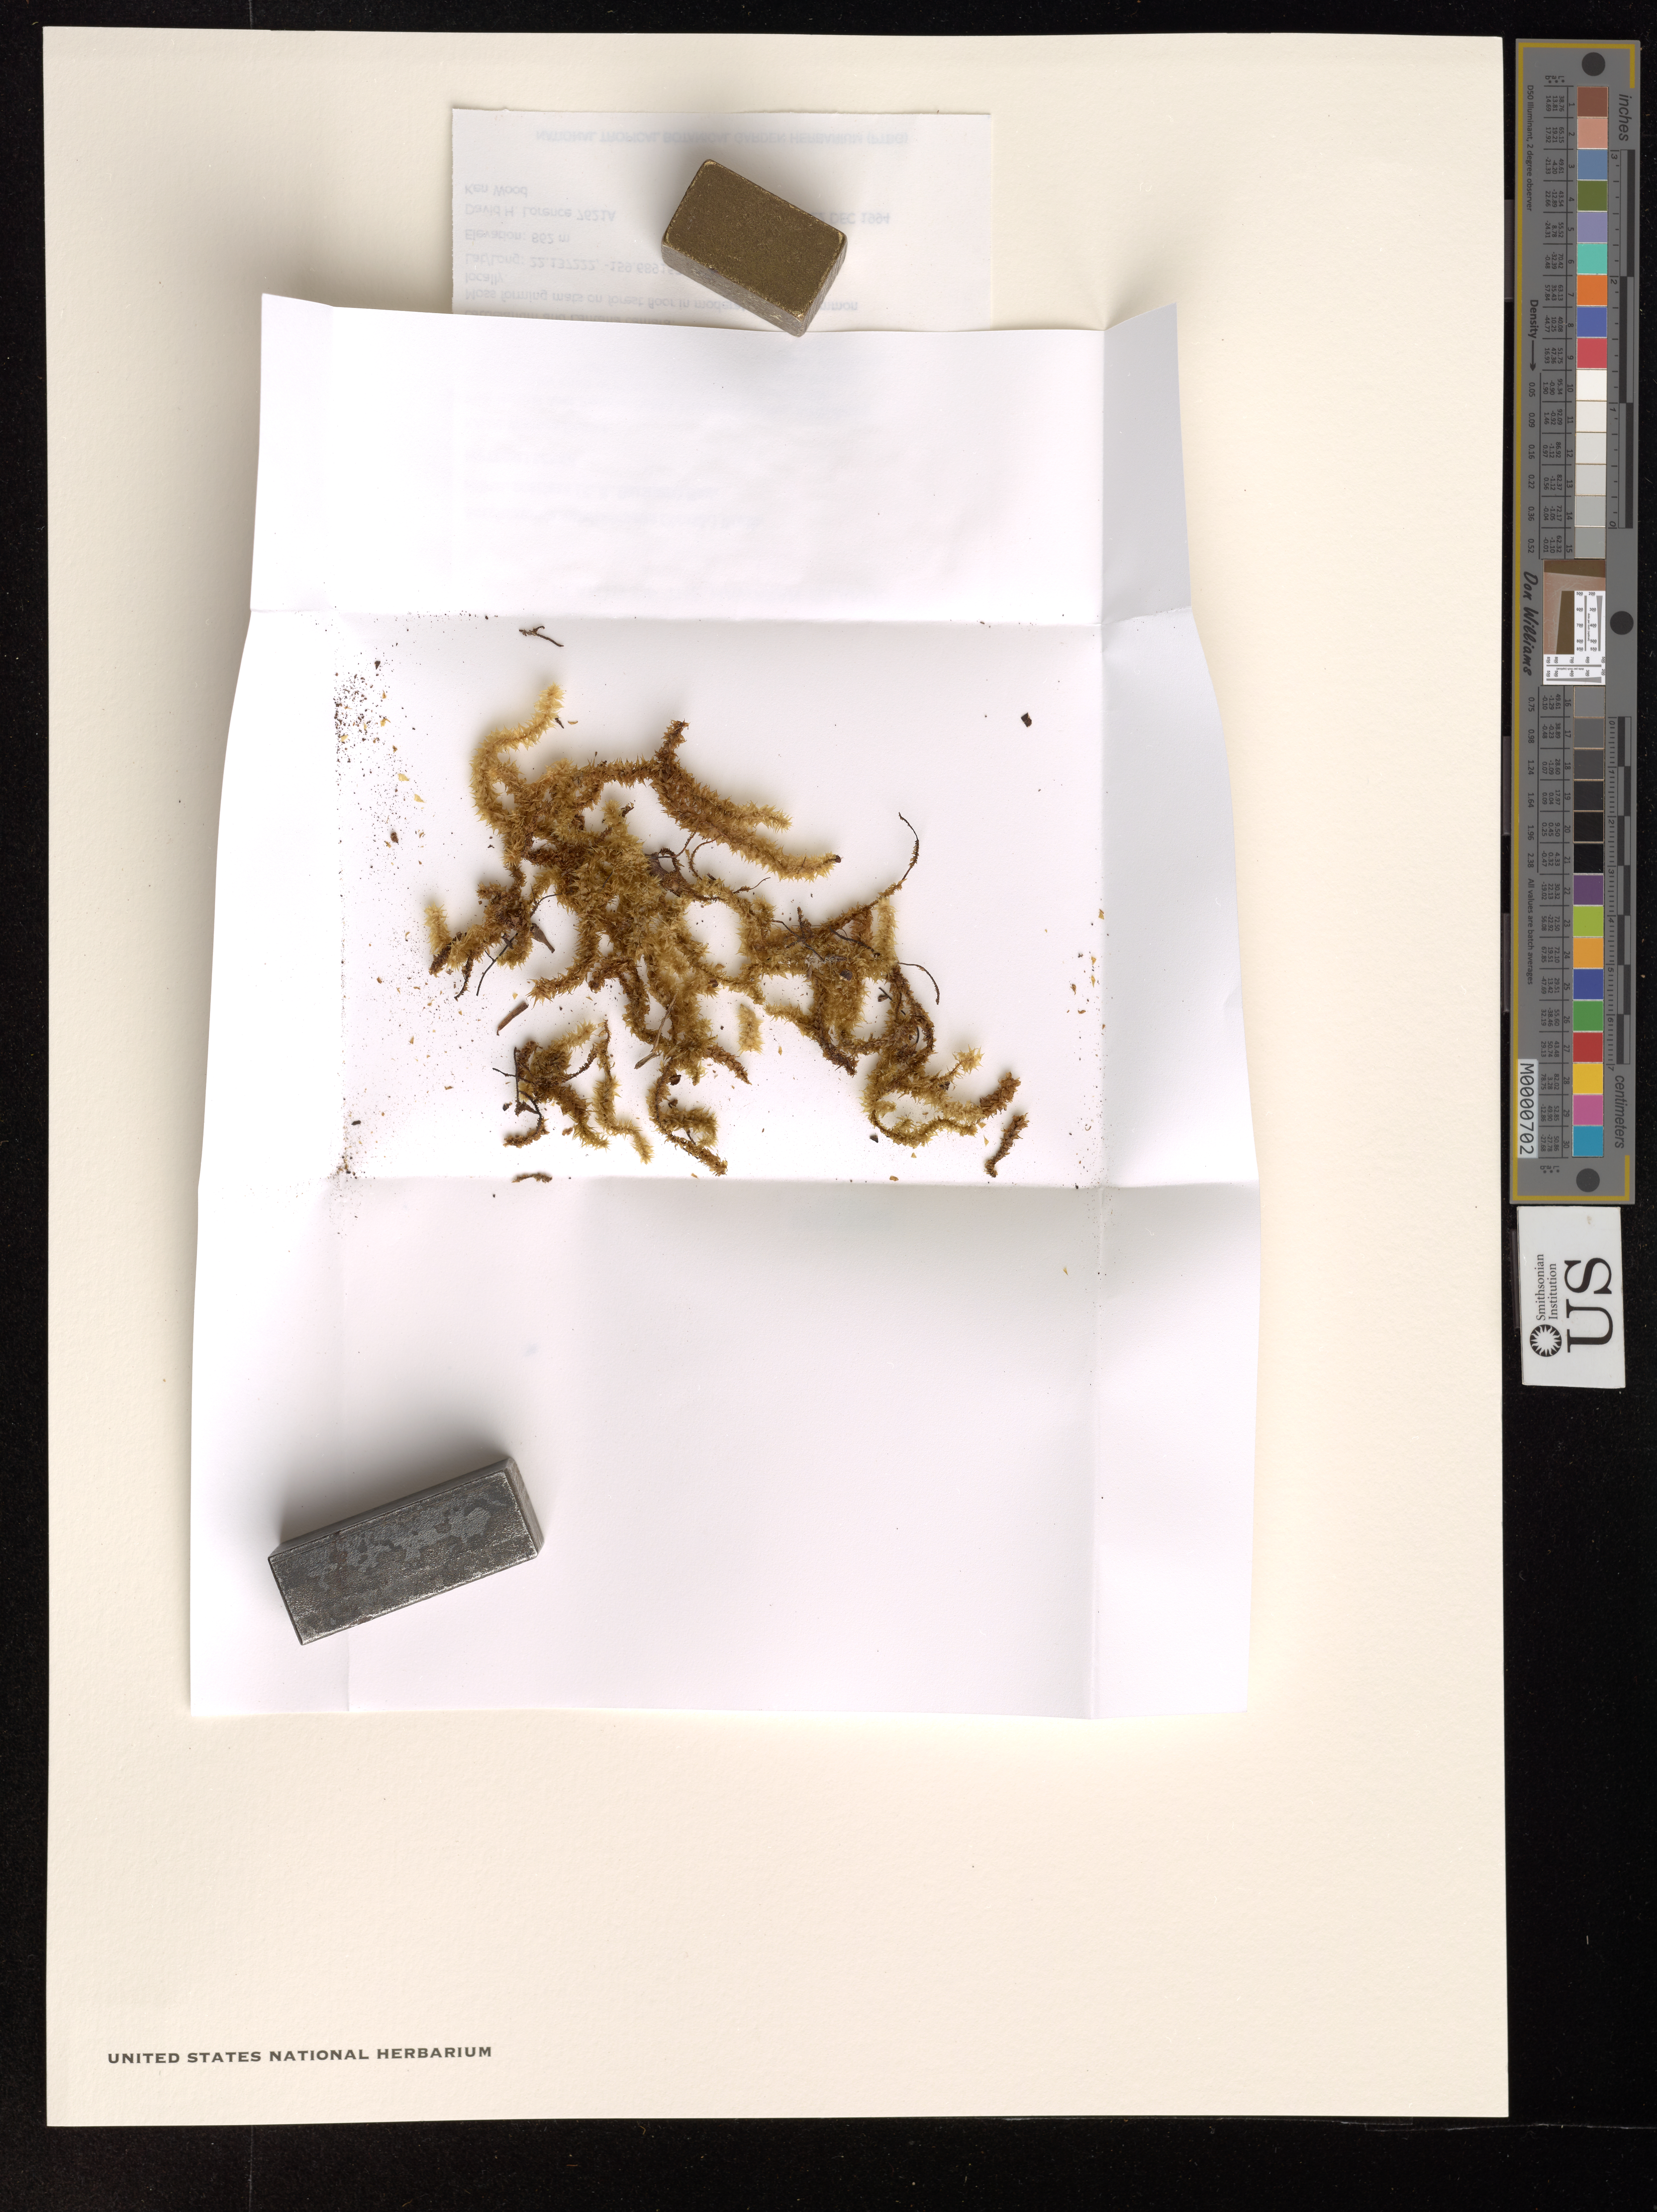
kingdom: Plantae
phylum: Bryophyta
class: Bryopsida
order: Hypnales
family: Meteoriaceae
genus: Aerobryopsis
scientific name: Aerobryopsis subdivergens var. scariosa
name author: (E.B. Bartram) Nog.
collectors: D. Lorence & K. R. Wood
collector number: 7621A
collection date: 1994-12-22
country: United States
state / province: Hawaii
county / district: Kauai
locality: The Hawaiian Islands. Kauai Waimea District. Kuia Natural Area Reserve (NAR), Mahanaloa Valley, north-facing slope of valley north of Milolii ridge, above confluence with Pa&amp;amp;#39.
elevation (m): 862